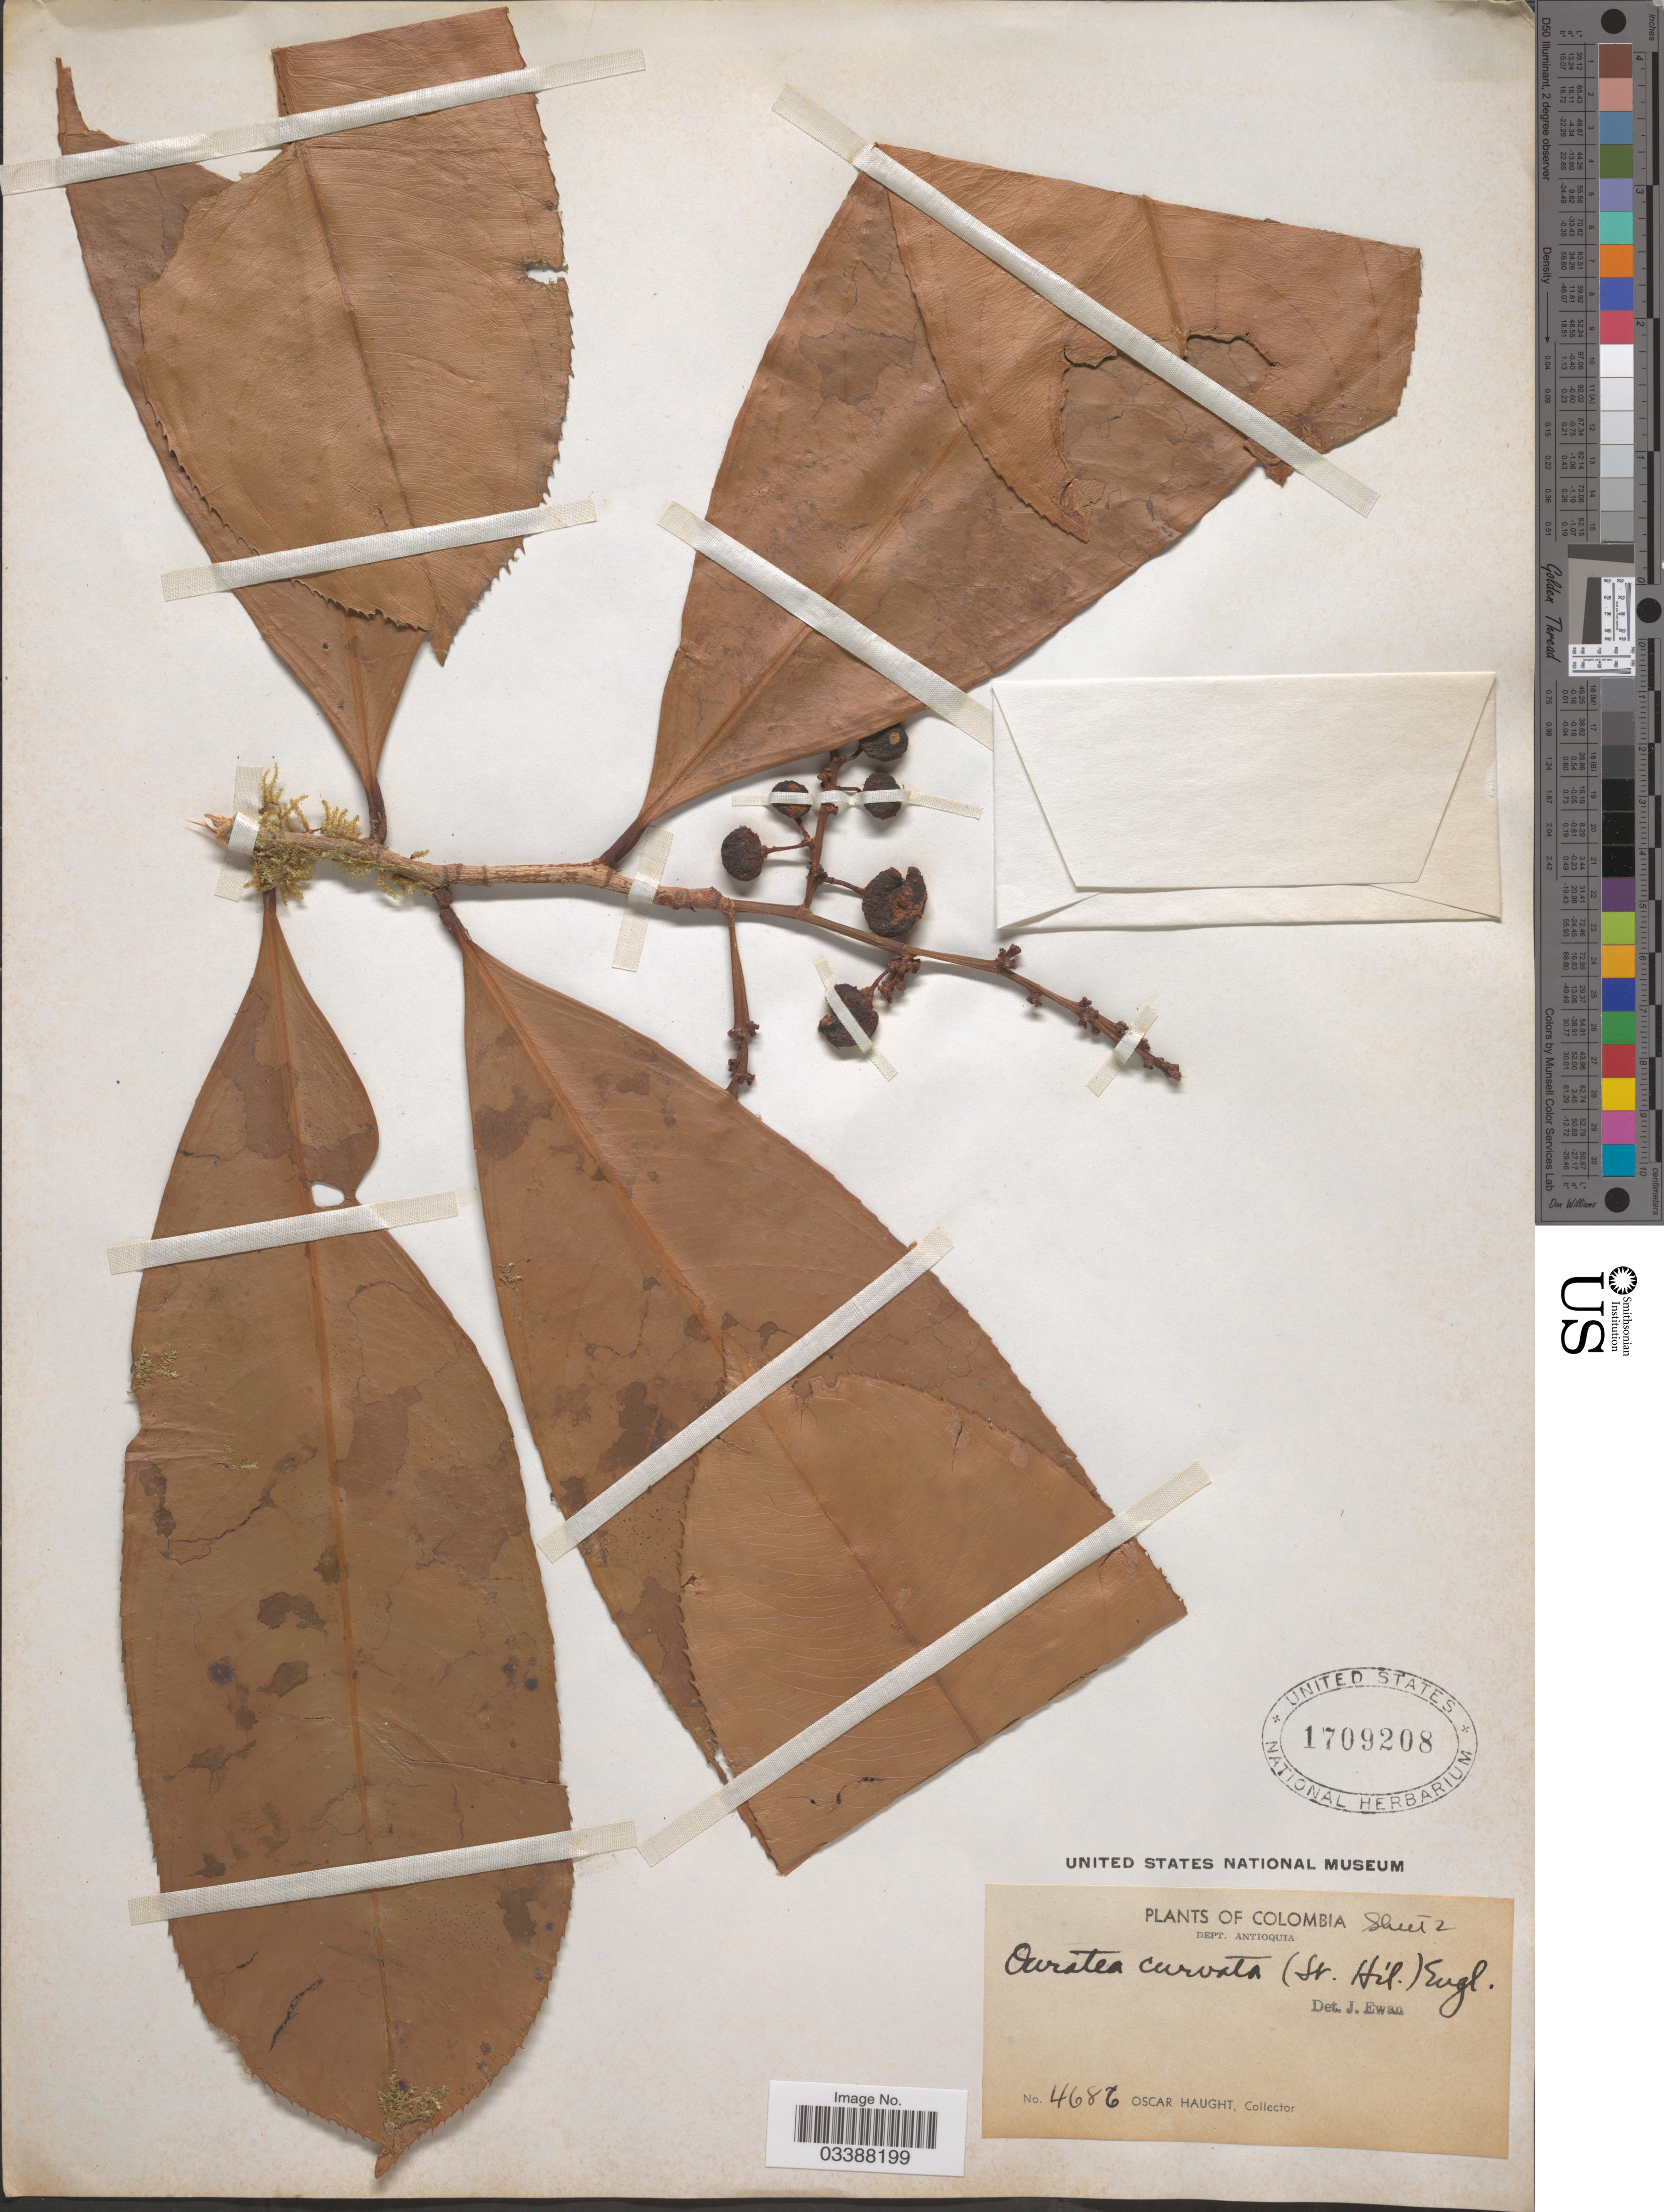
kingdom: Plantae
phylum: Tracheophyta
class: Magnoliopsida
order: Malpighiales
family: Ochnaceae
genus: Ouratea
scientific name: Ouratea curvata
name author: (A. St.-Hil.) Engl. ex Dwyer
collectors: O. Haught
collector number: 4686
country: Colombia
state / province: Antioquia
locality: Dept. Antioquia.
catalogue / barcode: US 1709208